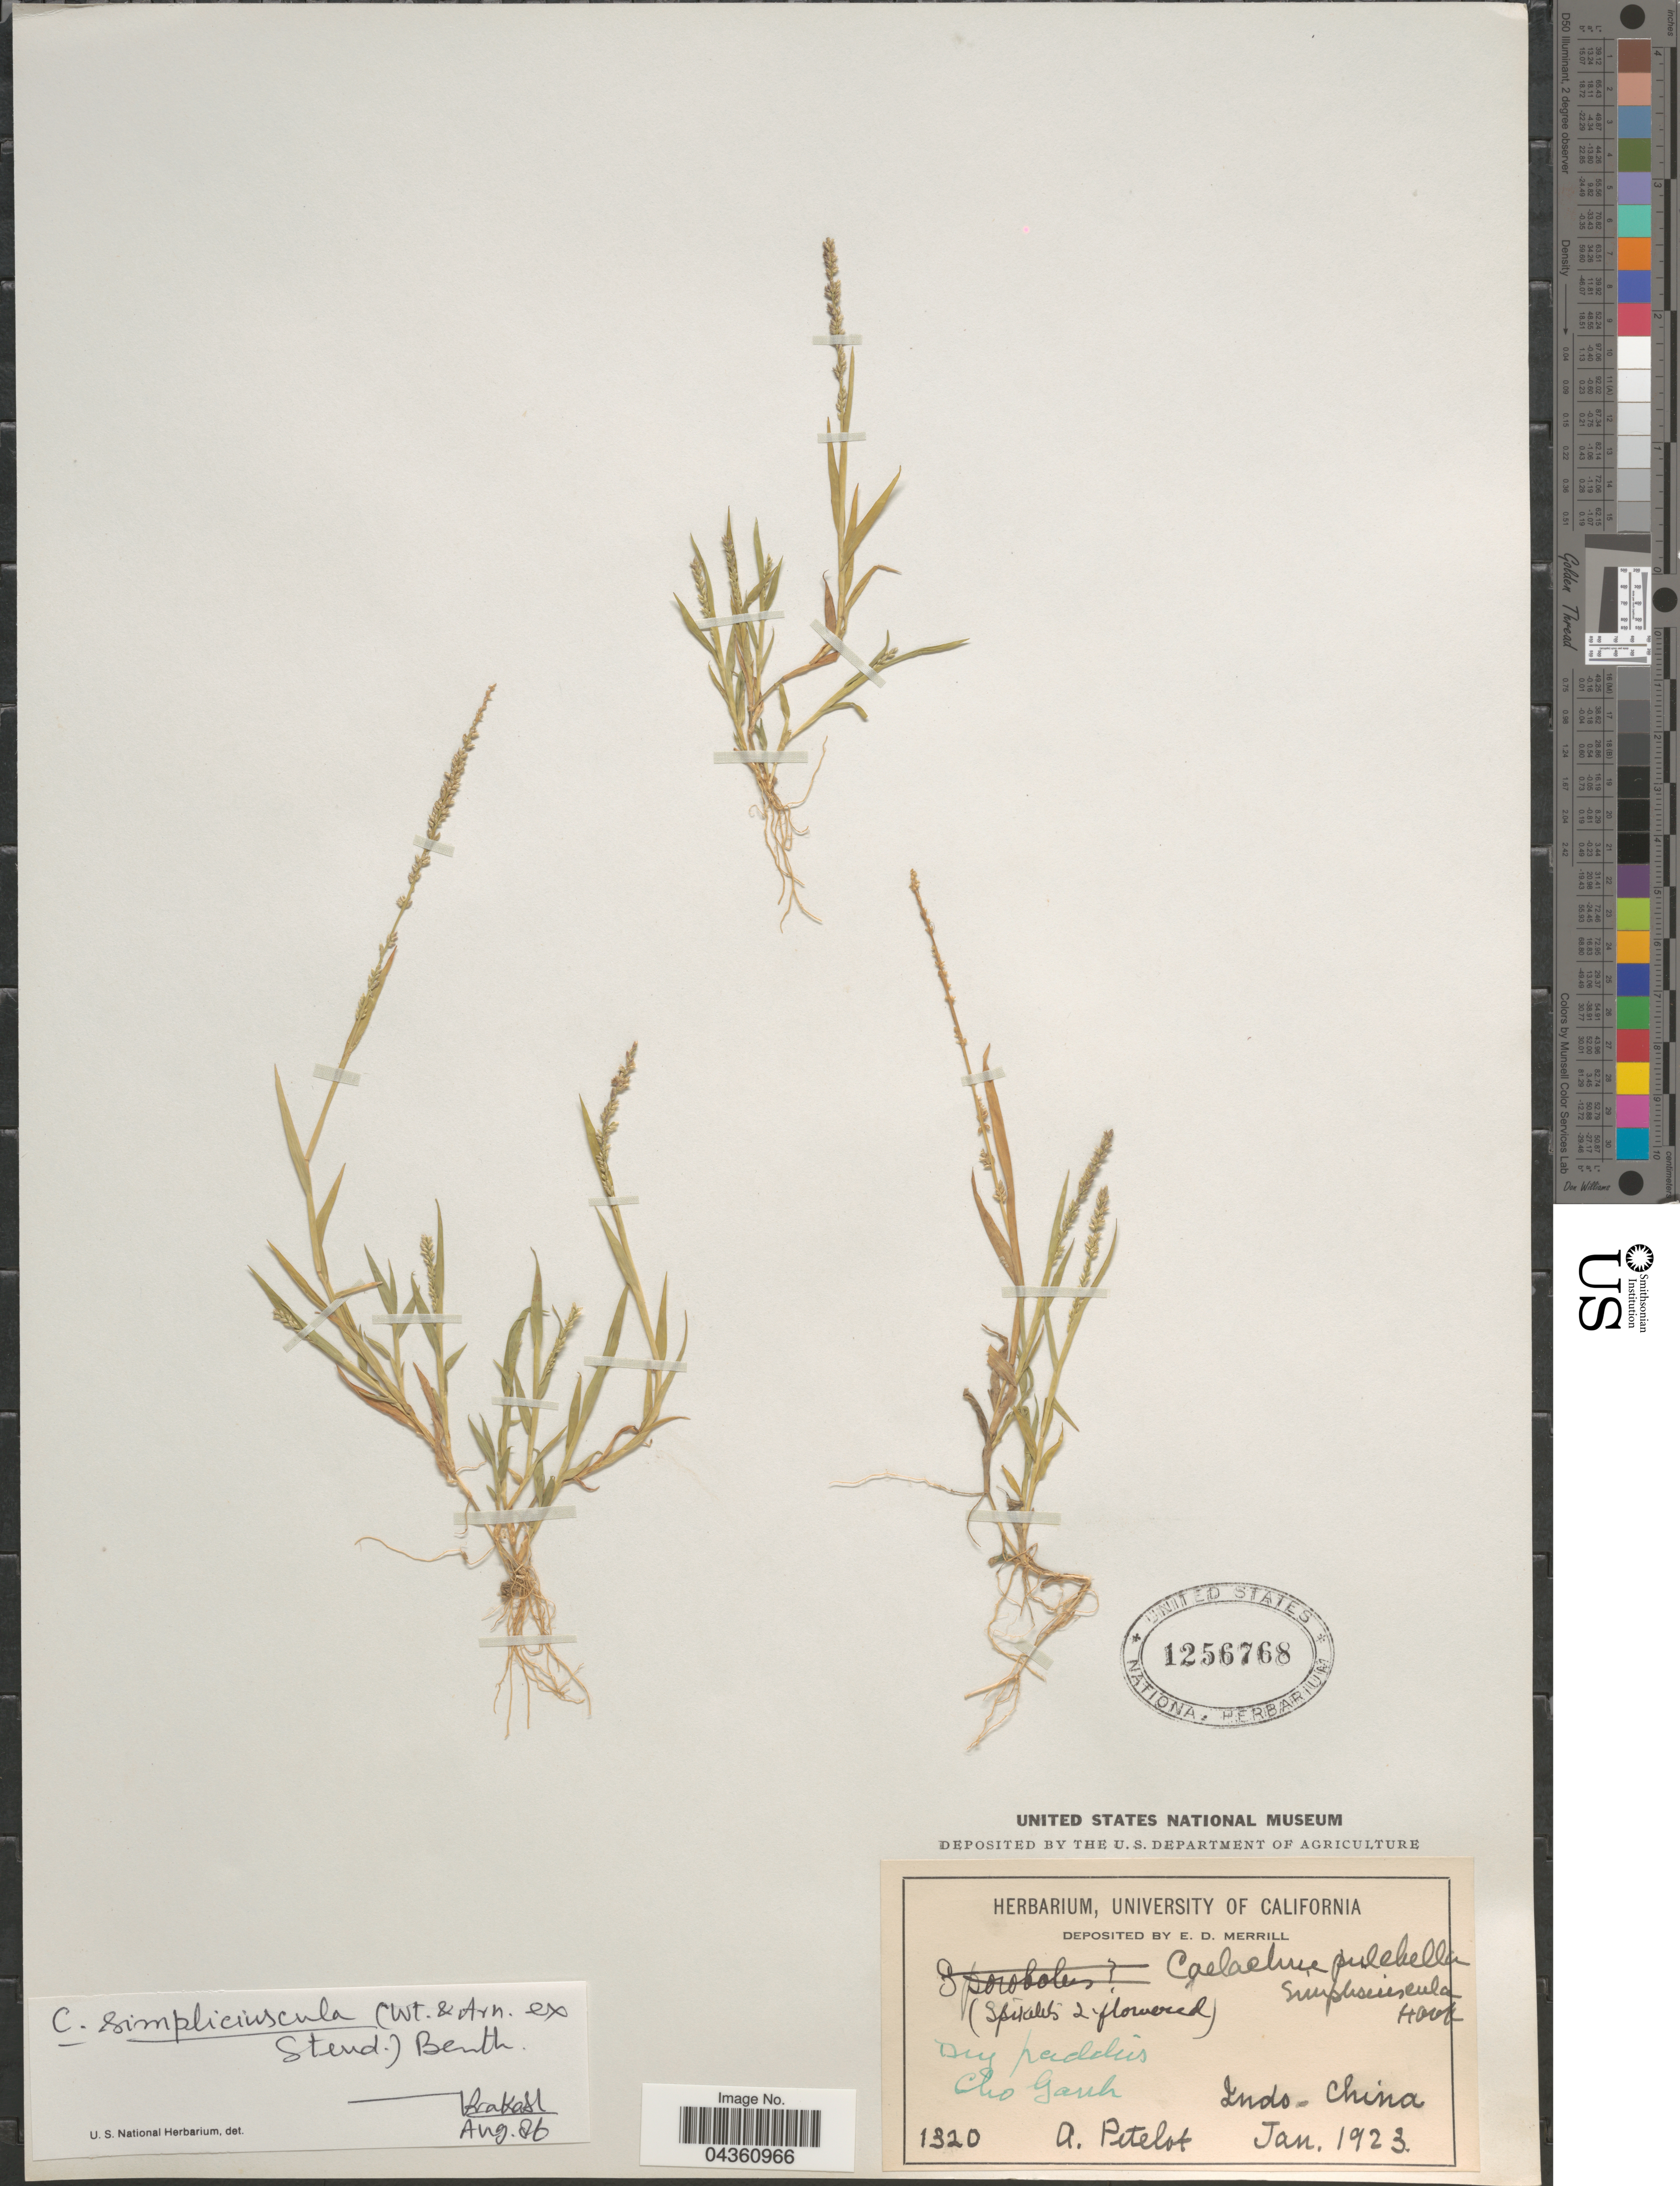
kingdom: Plantae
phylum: Tracheophyta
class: Liliopsida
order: Poales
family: Poaceae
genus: Coelachne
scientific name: Coelachne simpliciuscula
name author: (Wight & Arn. ex Steud.) Munro ex Benth.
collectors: A. Petelot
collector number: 1320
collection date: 1923-01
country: Vietnam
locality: Cho Ganh. Indo-China.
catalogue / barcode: US 1256768